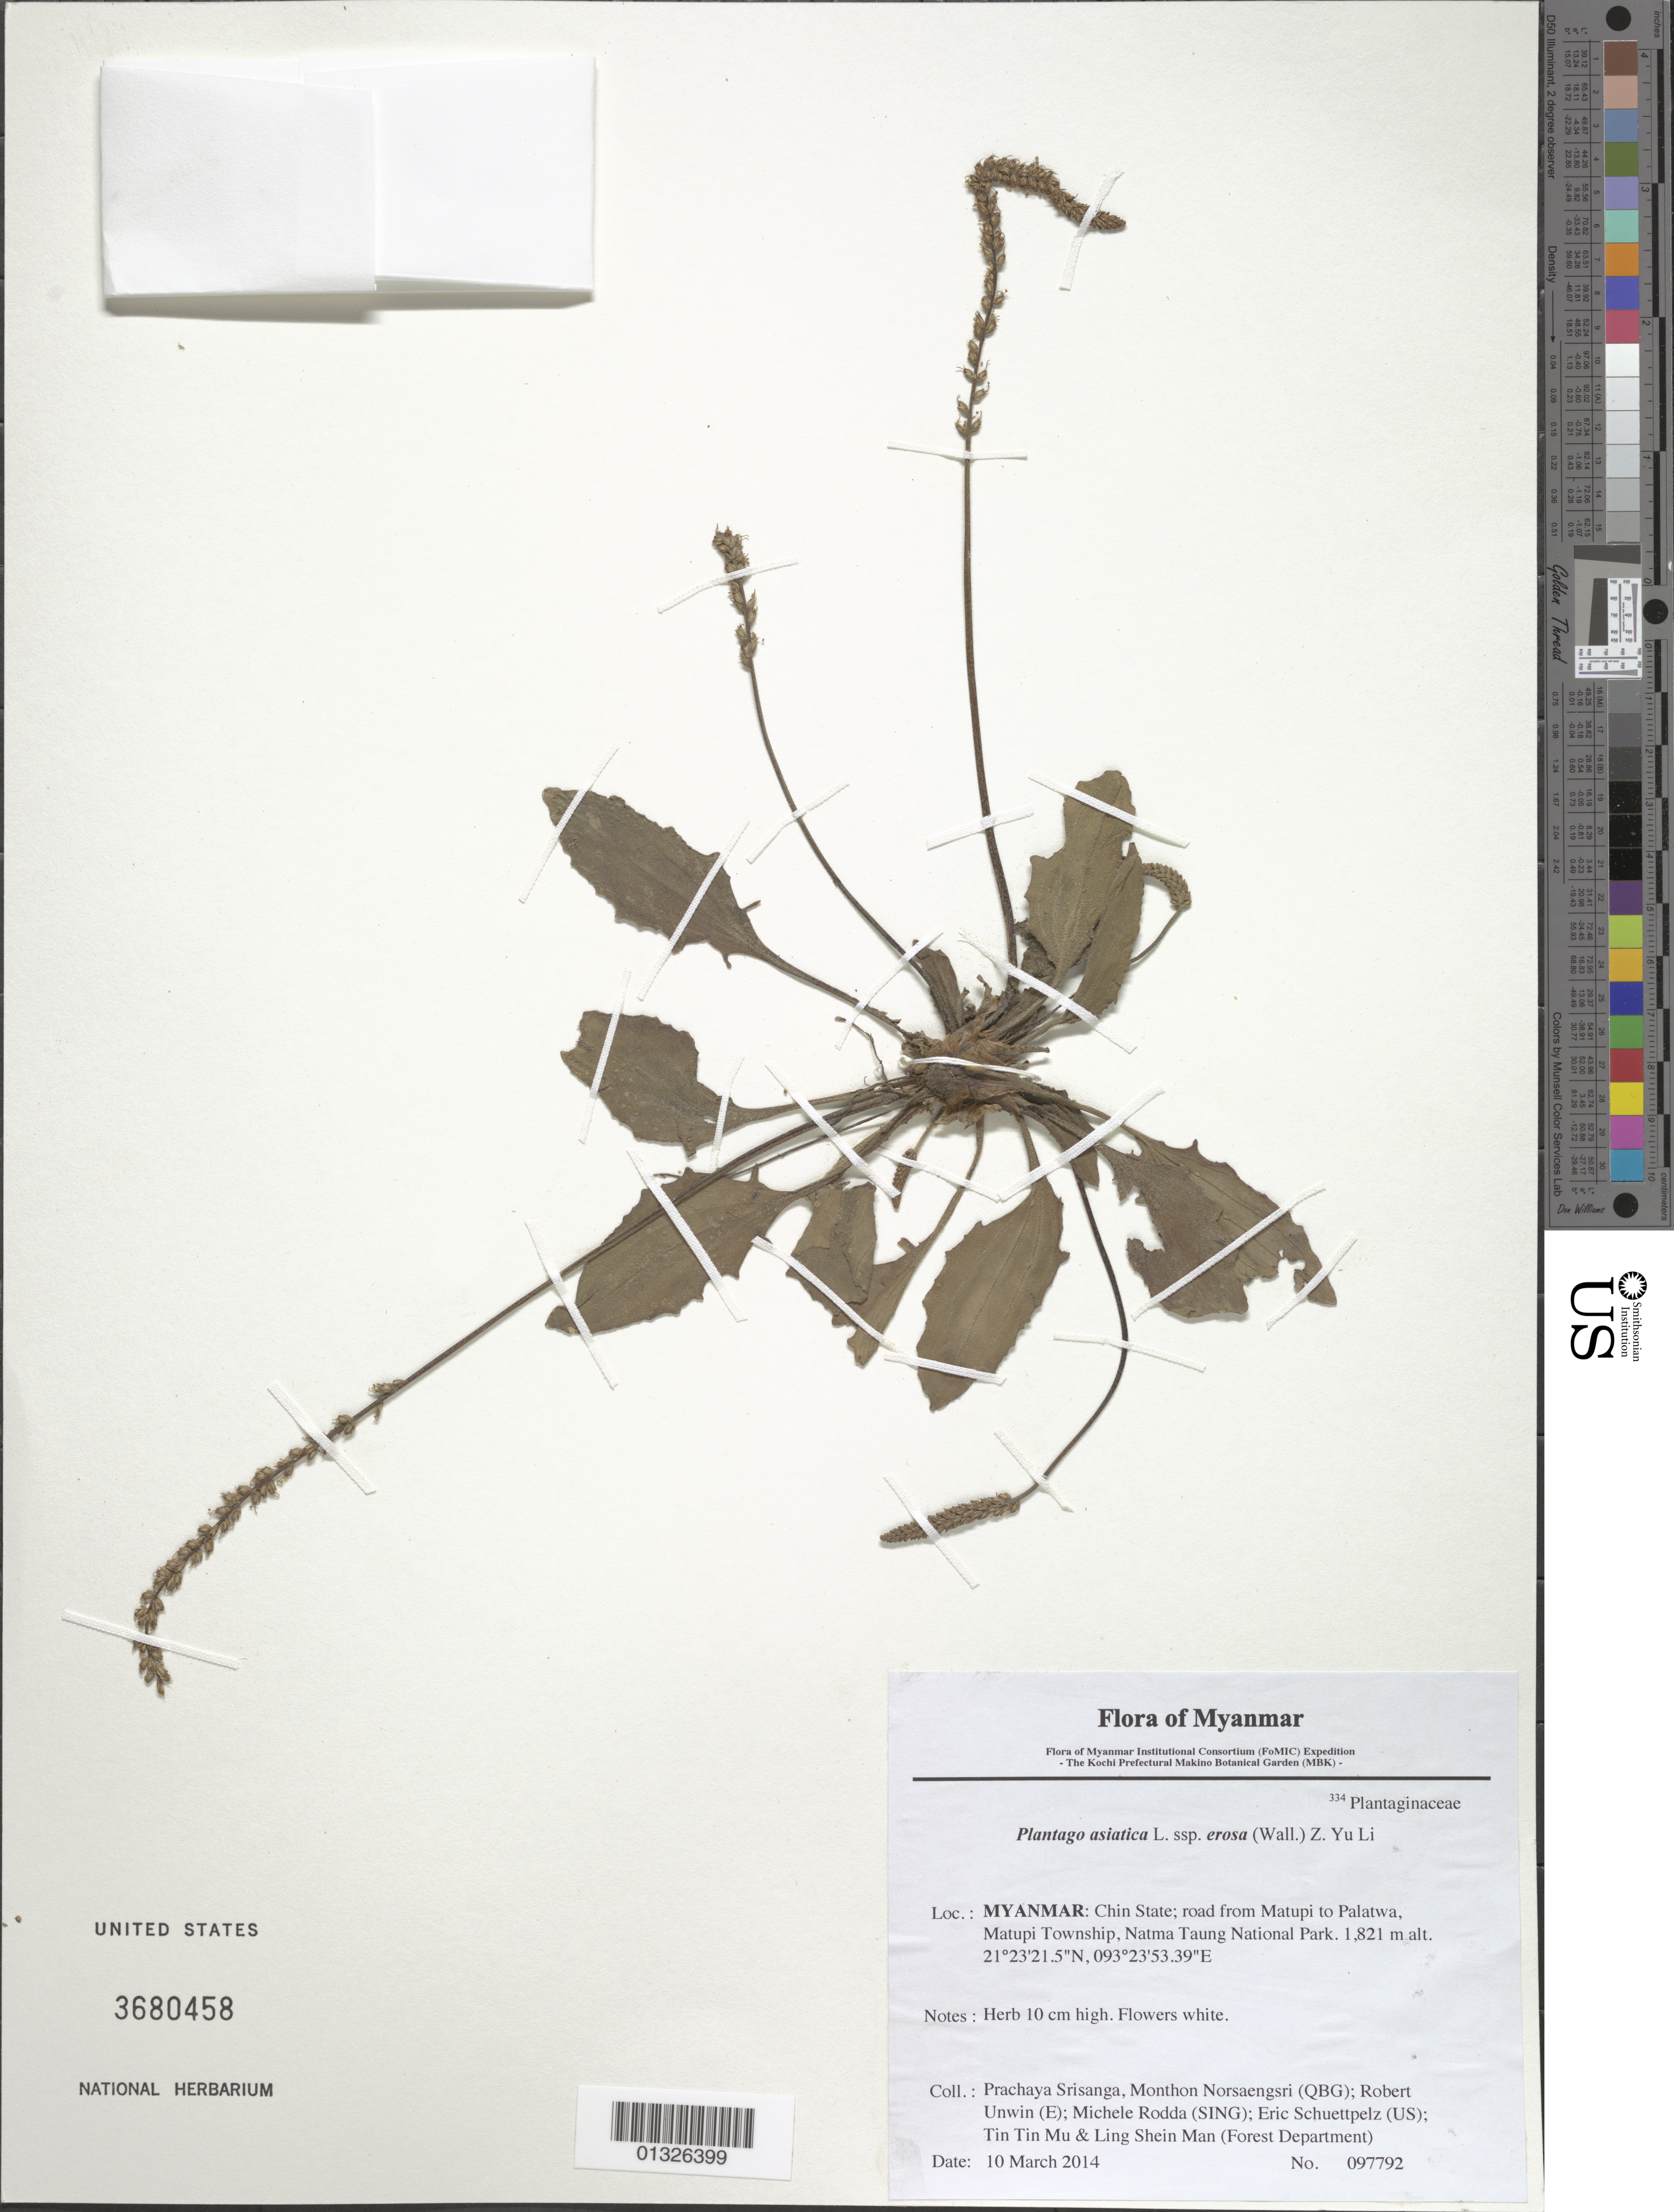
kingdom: Plantae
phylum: Tracheophyta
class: Magnoliopsida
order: Lamiales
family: Plantaginaceae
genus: Plantago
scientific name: Plantago asiatica subsp. erosa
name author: (Wall.) Z.Y. Li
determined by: Fujikawa, Kazumi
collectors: P. Srisanga, M. Norsaengsri, R. Unwin, M. Rodda, E. Schuettpelz, Tin Tin Mu & Ling Shein Man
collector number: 97792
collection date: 2014-03-10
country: Myanmar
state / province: Chin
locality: Road from Matupi to Palatwa, Matupi Township, Natma Taung National Park.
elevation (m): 1821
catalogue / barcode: US 3680458